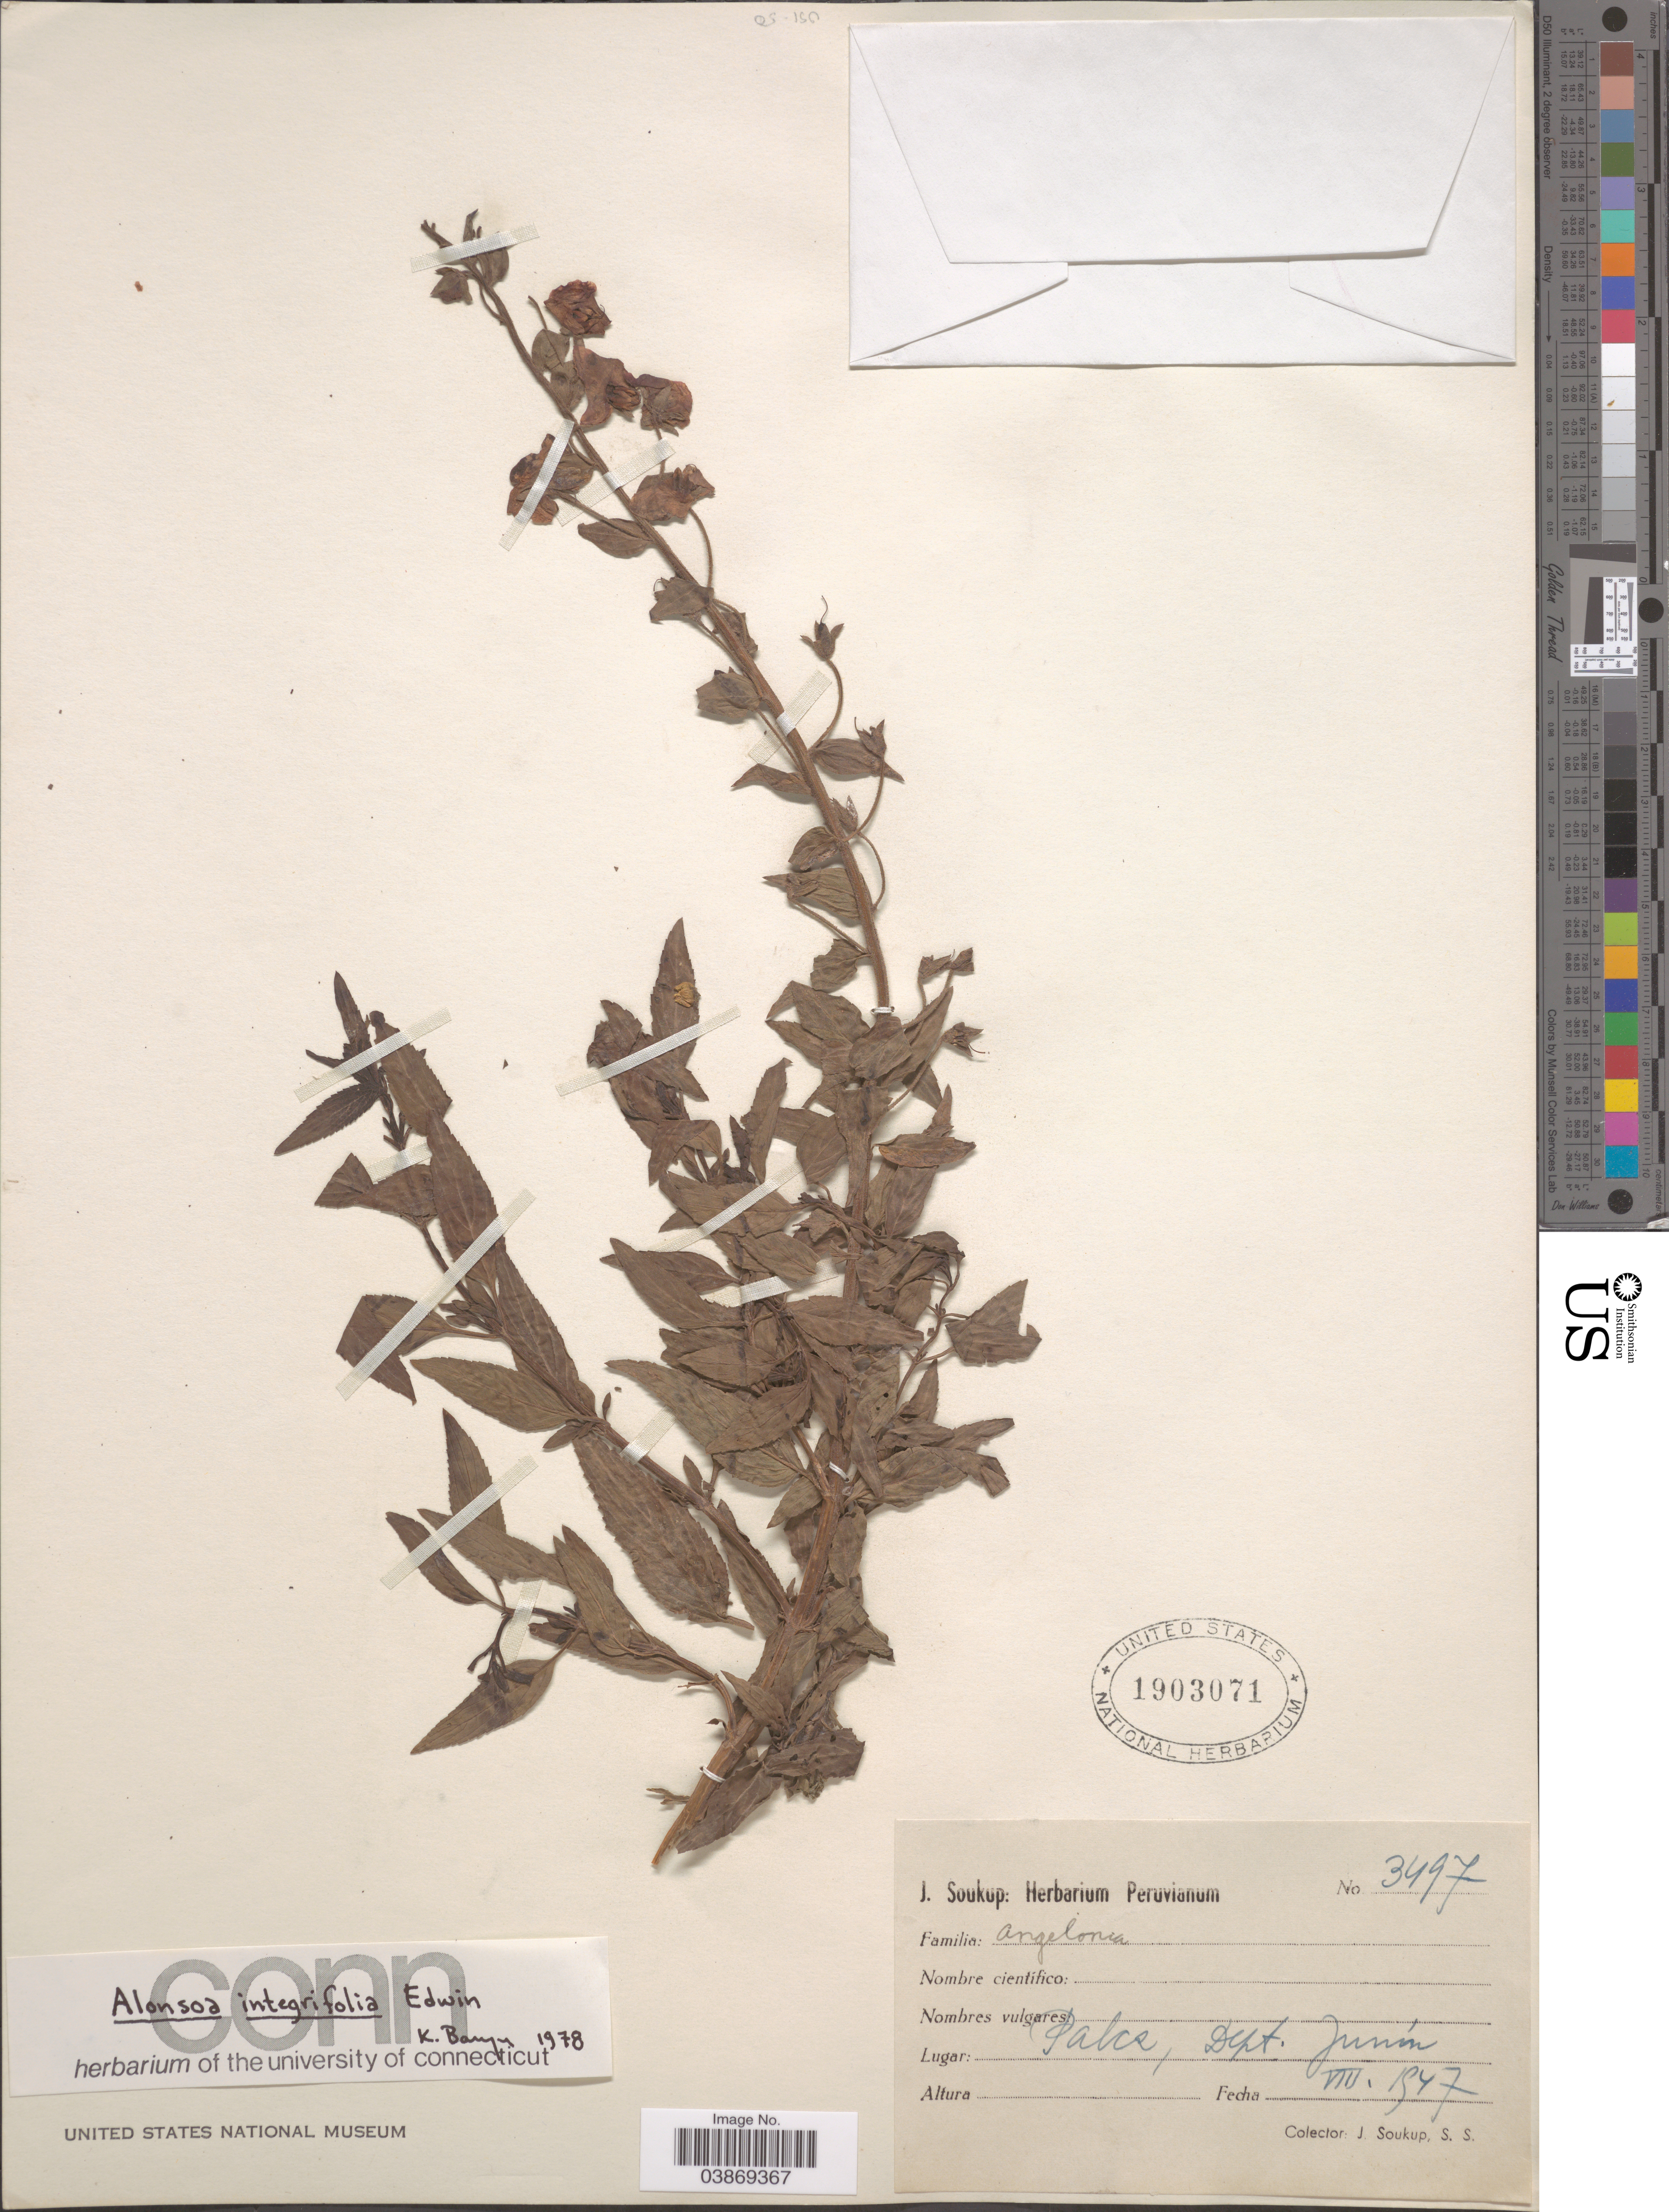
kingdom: Plantae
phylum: Tracheophyta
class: Magnoliopsida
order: Lamiales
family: Scrophulariaceae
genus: Alonsoa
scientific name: Alonsoa integrifolia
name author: Edwin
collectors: J. Soukup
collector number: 3497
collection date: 1947-08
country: Peru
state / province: Junín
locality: Palca, Dept. Junín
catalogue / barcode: US 1903071